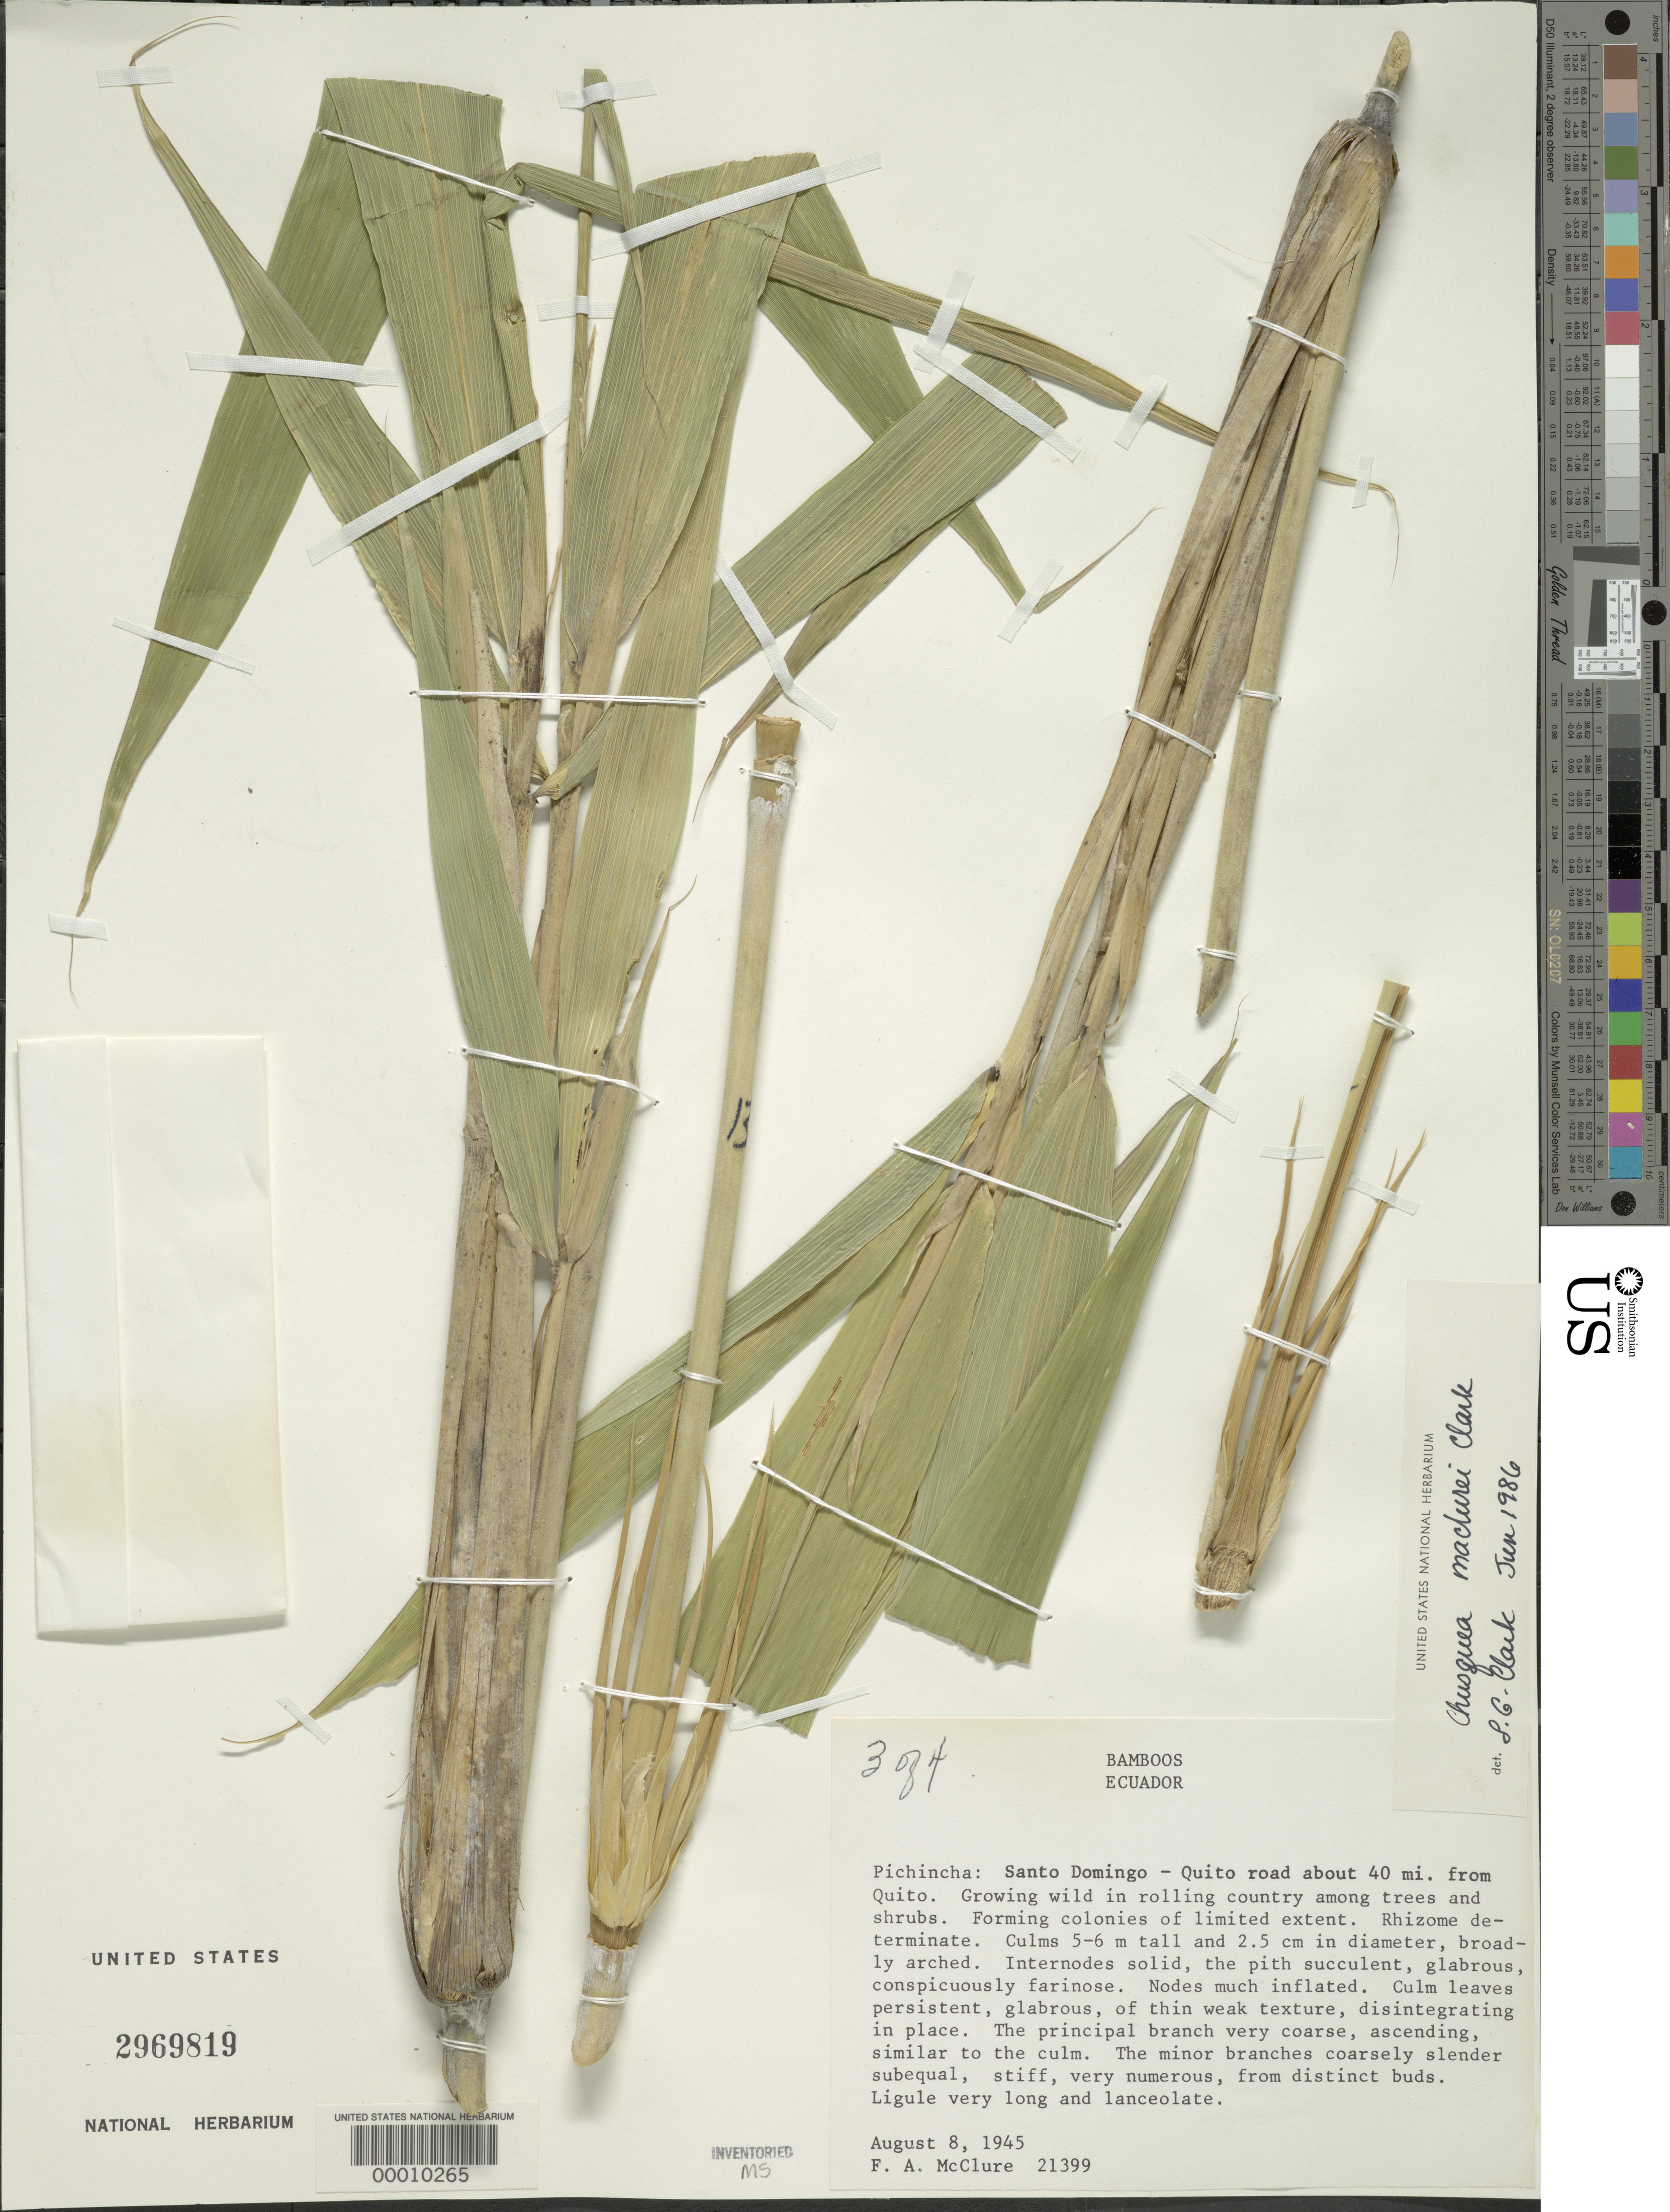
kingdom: Plantae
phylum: Tracheophyta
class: Liliopsida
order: Poales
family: Poaceae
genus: Chusquea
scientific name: Chusquea maclurei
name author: L.G. Clark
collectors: F. A. McClure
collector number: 21399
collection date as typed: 08 Aug 1945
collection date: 1945-08-08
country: Ecuador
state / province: Pichincha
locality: Santo Domingo, quito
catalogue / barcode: US 2969819